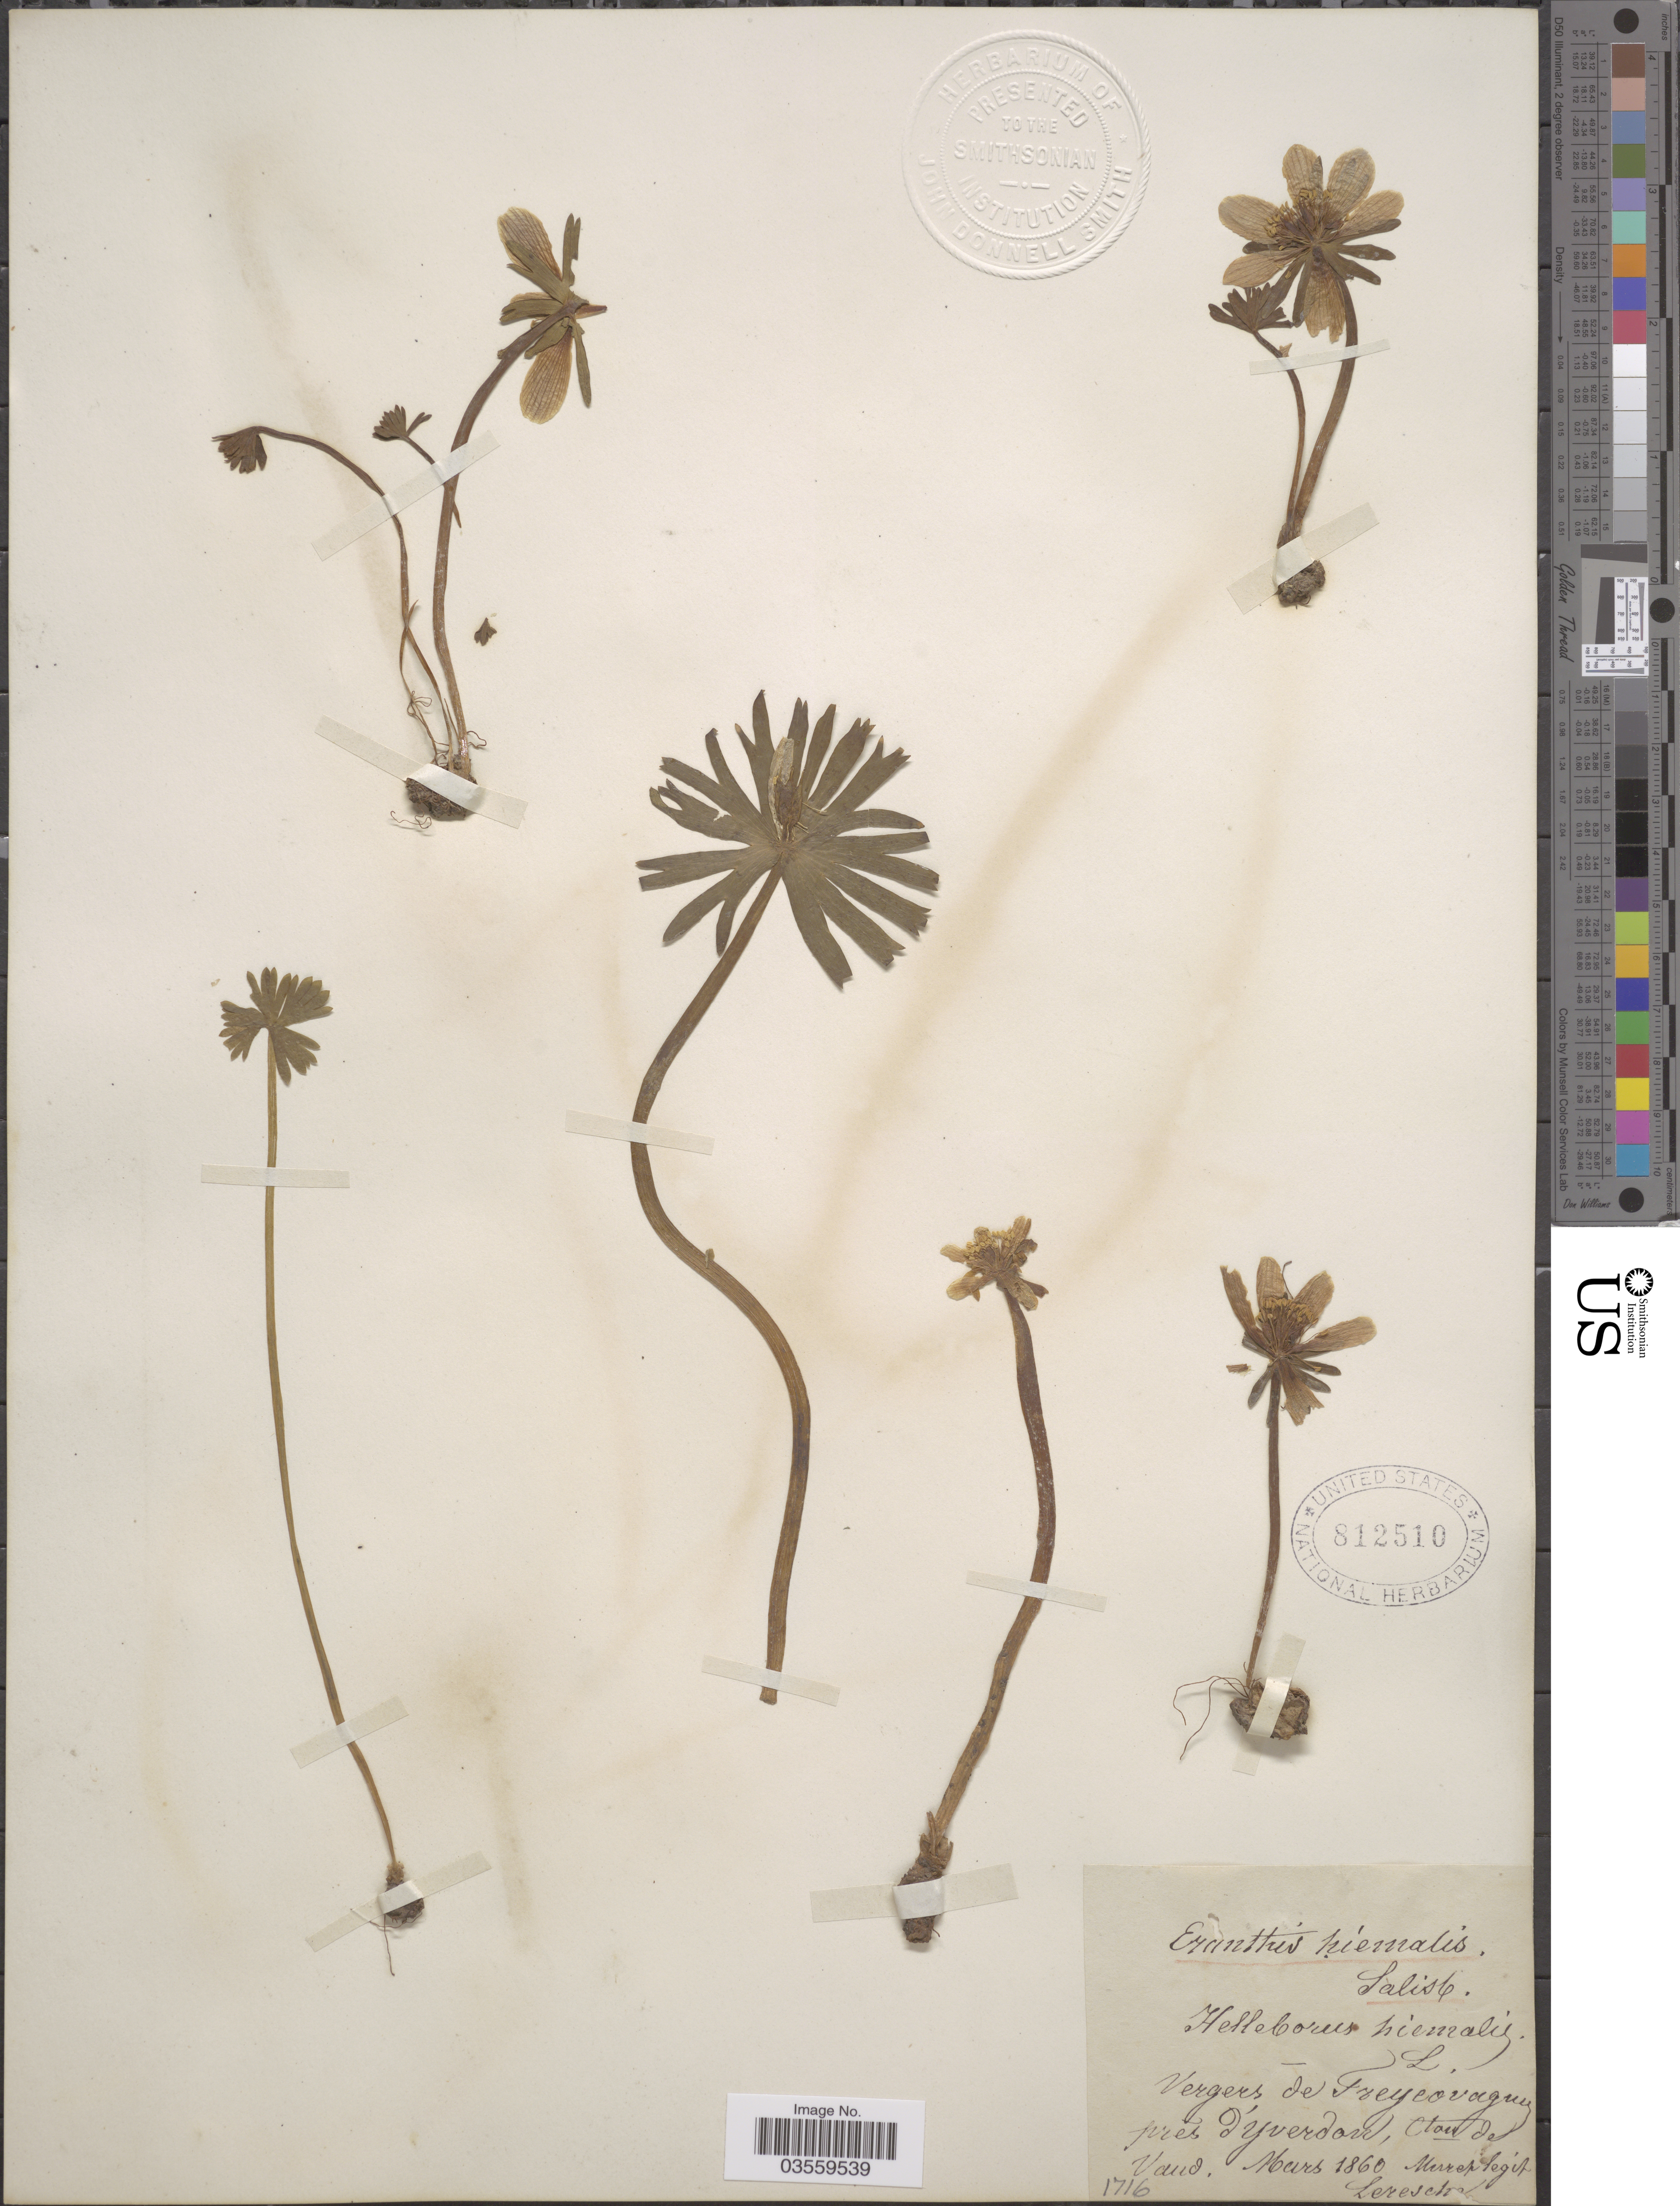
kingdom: Plantae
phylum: Tracheophyta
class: Magnoliopsida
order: Ranunculales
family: Ranunculaceae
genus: Eranthis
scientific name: Eranthis hyemalis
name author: (L.) Salisb.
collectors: Leresche, --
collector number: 1716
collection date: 1860-03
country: Switzerland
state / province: Vaud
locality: Vergers de Treycovagnes pres d'Yverdon, Canton de Vaud.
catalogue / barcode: US 812510